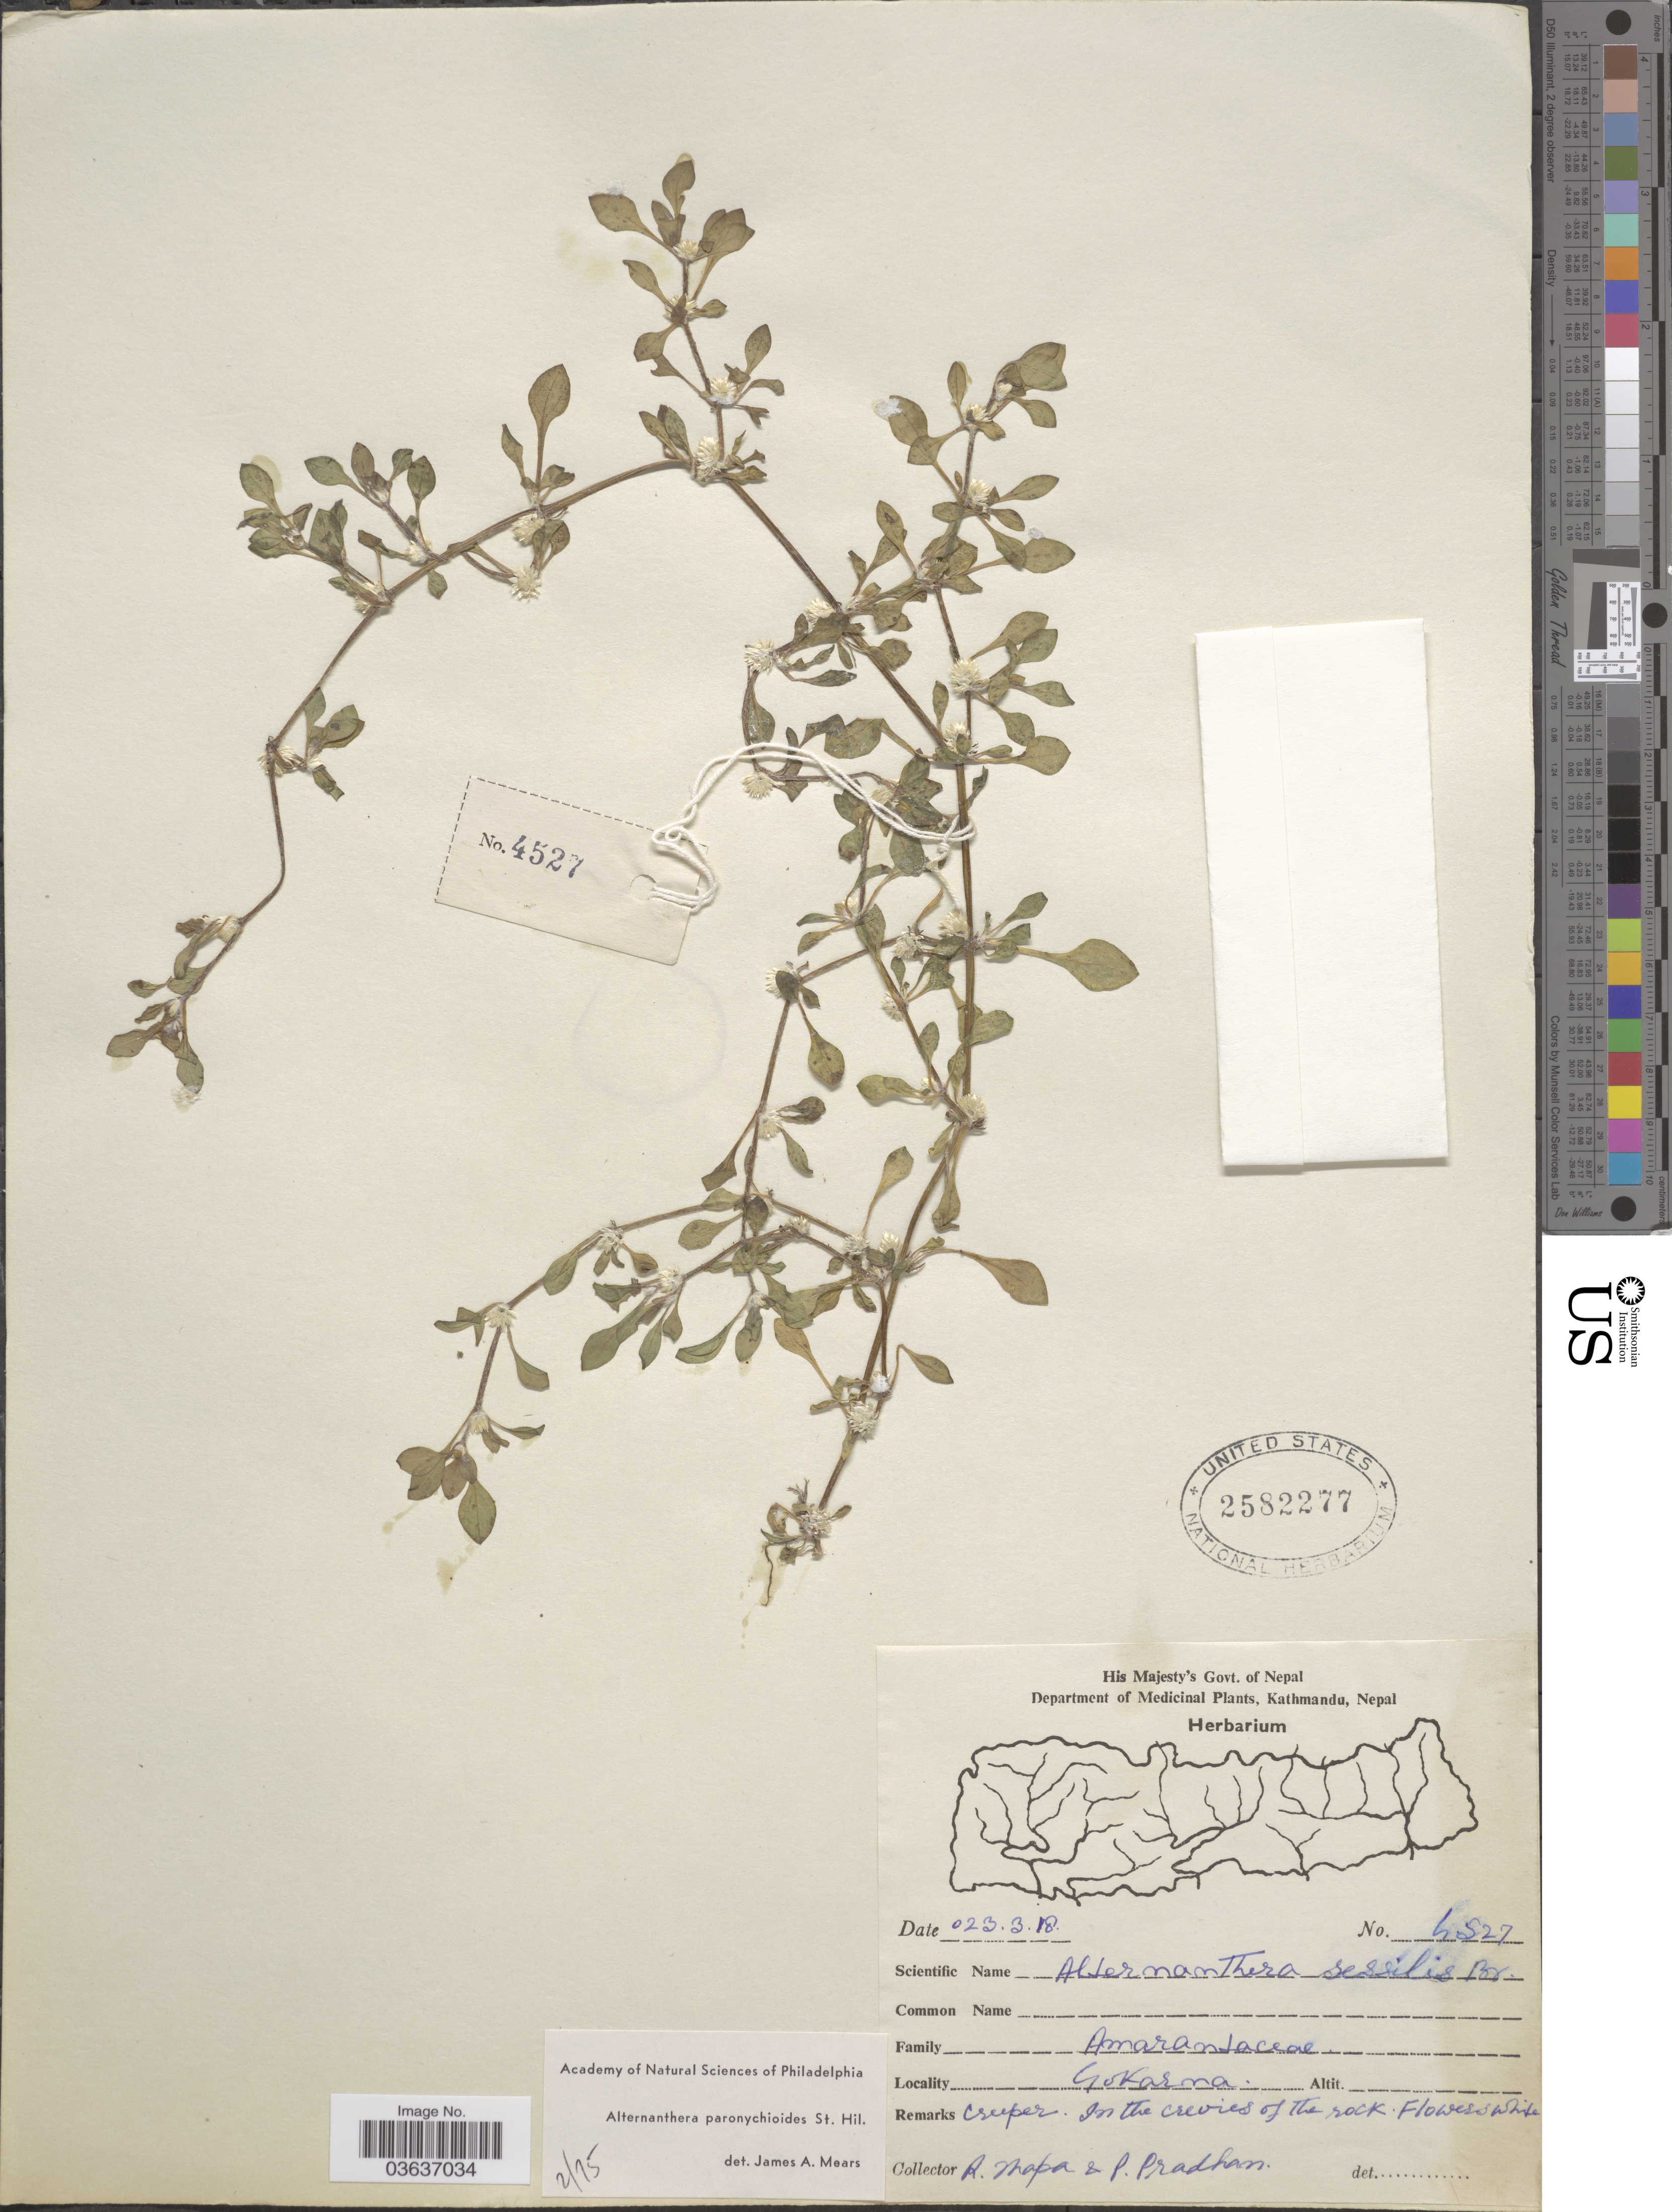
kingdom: Plantae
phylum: Tracheophyta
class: Magnoliopsida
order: Caryophyllales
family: Amaranthaceae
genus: Alternanthera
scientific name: Alternanthera paronychioides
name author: A. St.-Hil.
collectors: R. Thapa & P. Pradhan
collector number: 4527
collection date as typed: Transcribed d/m/y: 23/3/18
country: Nepal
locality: Gokarna.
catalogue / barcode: US 2582277